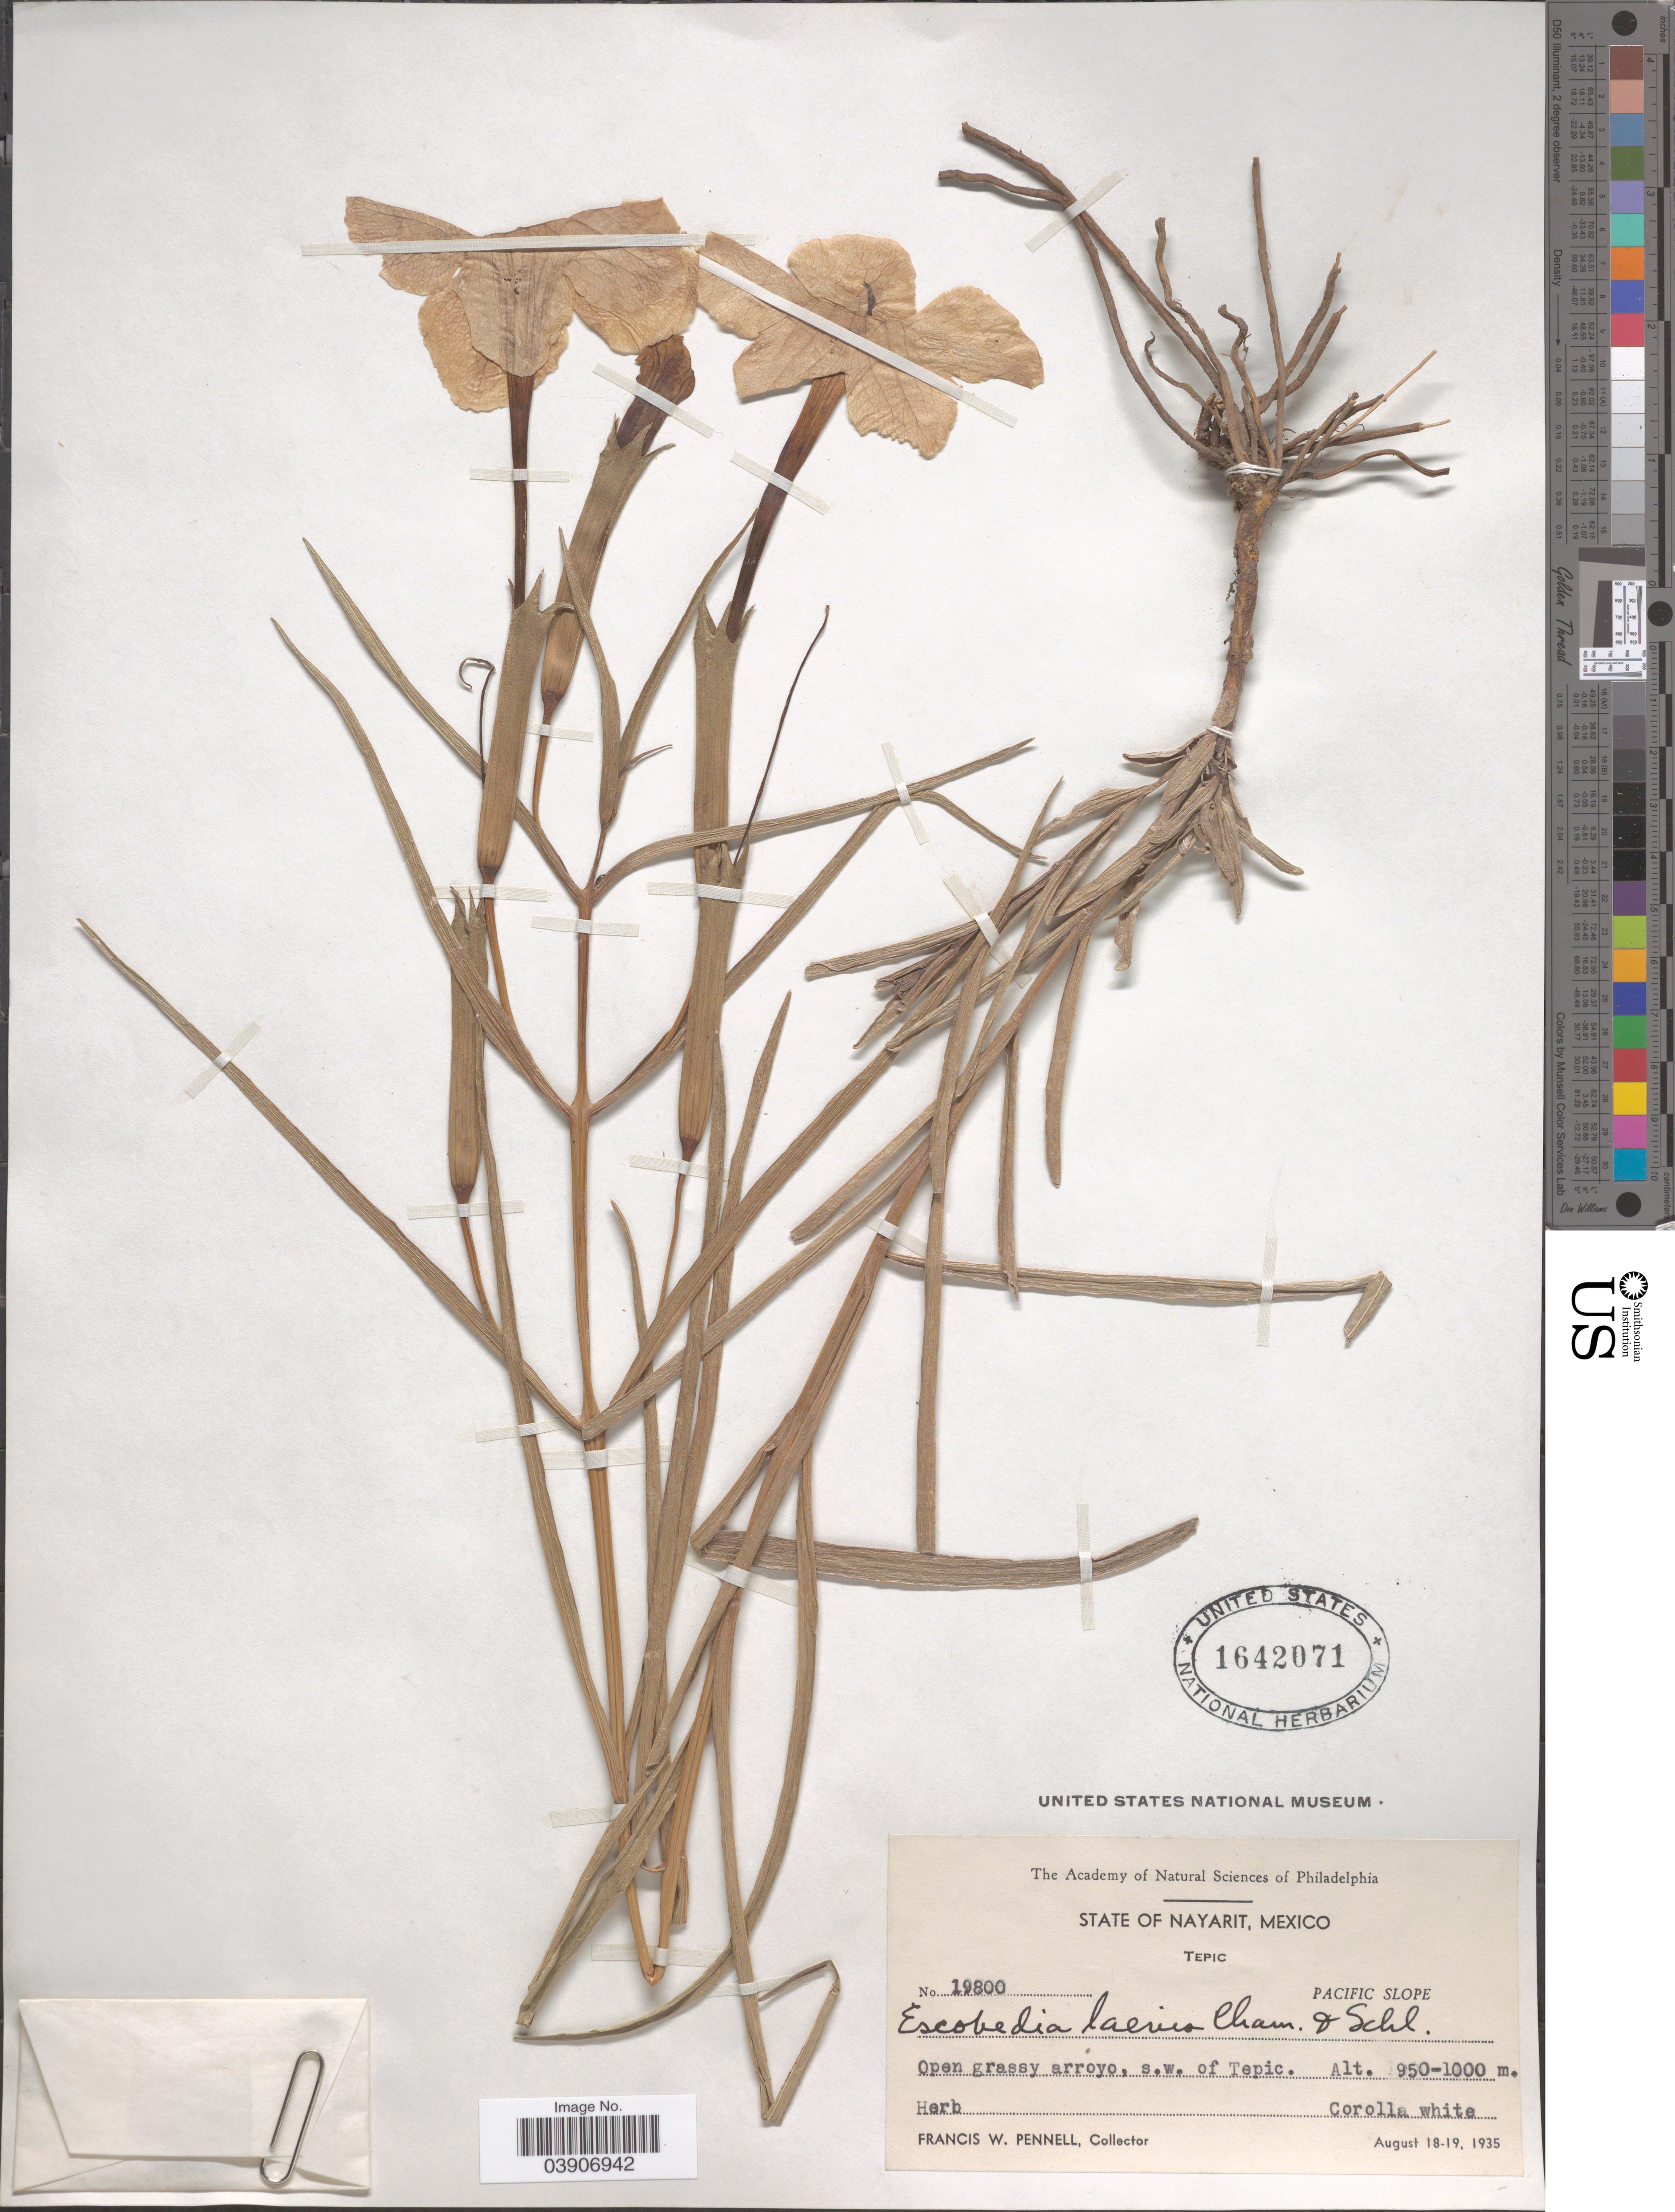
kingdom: Plantae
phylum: Tracheophyta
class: Magnoliopsida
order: Lamiales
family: Orobanchaceae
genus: Escobedia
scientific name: Escobedia laevis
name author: Schltdl. & Cham.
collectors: F. W. Pennell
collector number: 19800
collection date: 1935-08-18/1935-08-19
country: Mexico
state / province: Nayarit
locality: Tepic. Pacific Slope. Open grassy arroyo, s. w. of Tepic.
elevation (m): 950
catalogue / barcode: US 1642071